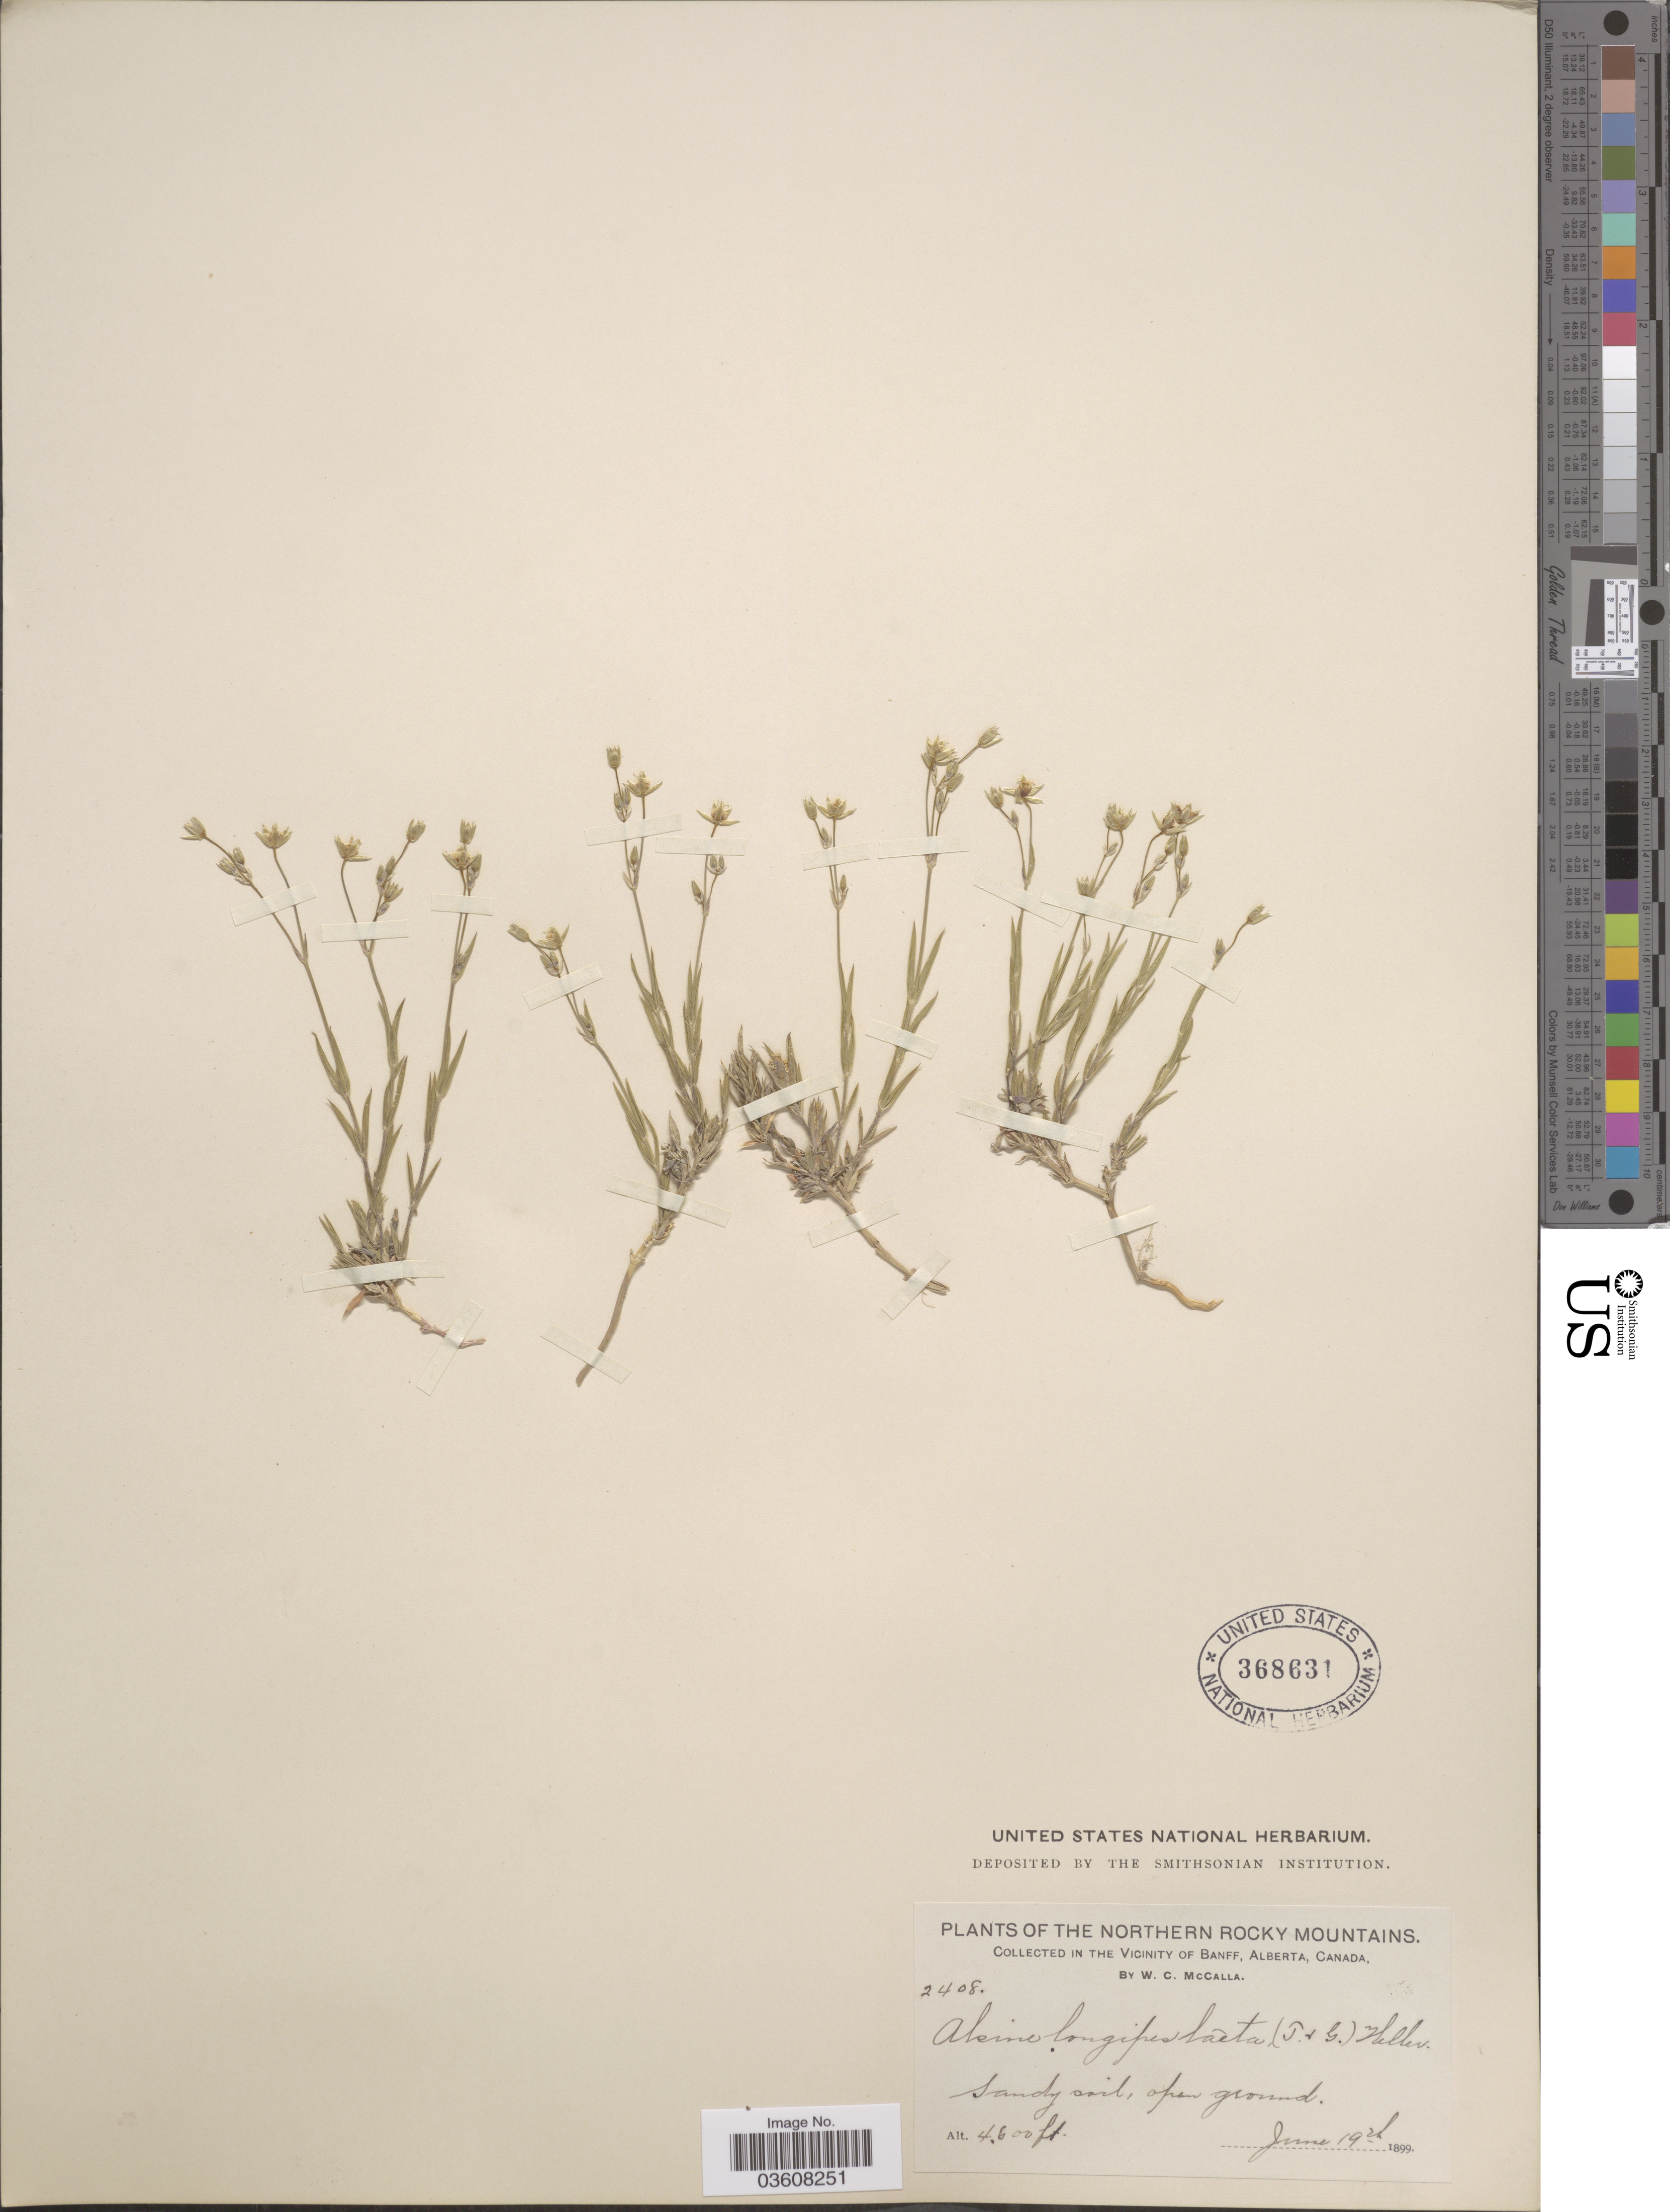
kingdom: Plantae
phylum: Tracheophyta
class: Magnoliopsida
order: Caryophyllales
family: Caryophyllaceae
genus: Stellaria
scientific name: Stellaria laeta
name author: Richards.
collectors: W. McCalla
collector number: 2408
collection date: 1899-06-19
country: Canada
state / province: Alberta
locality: Northen Rocky Mountains. In the Vicinity of Banff.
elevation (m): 1402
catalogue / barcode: US 368631